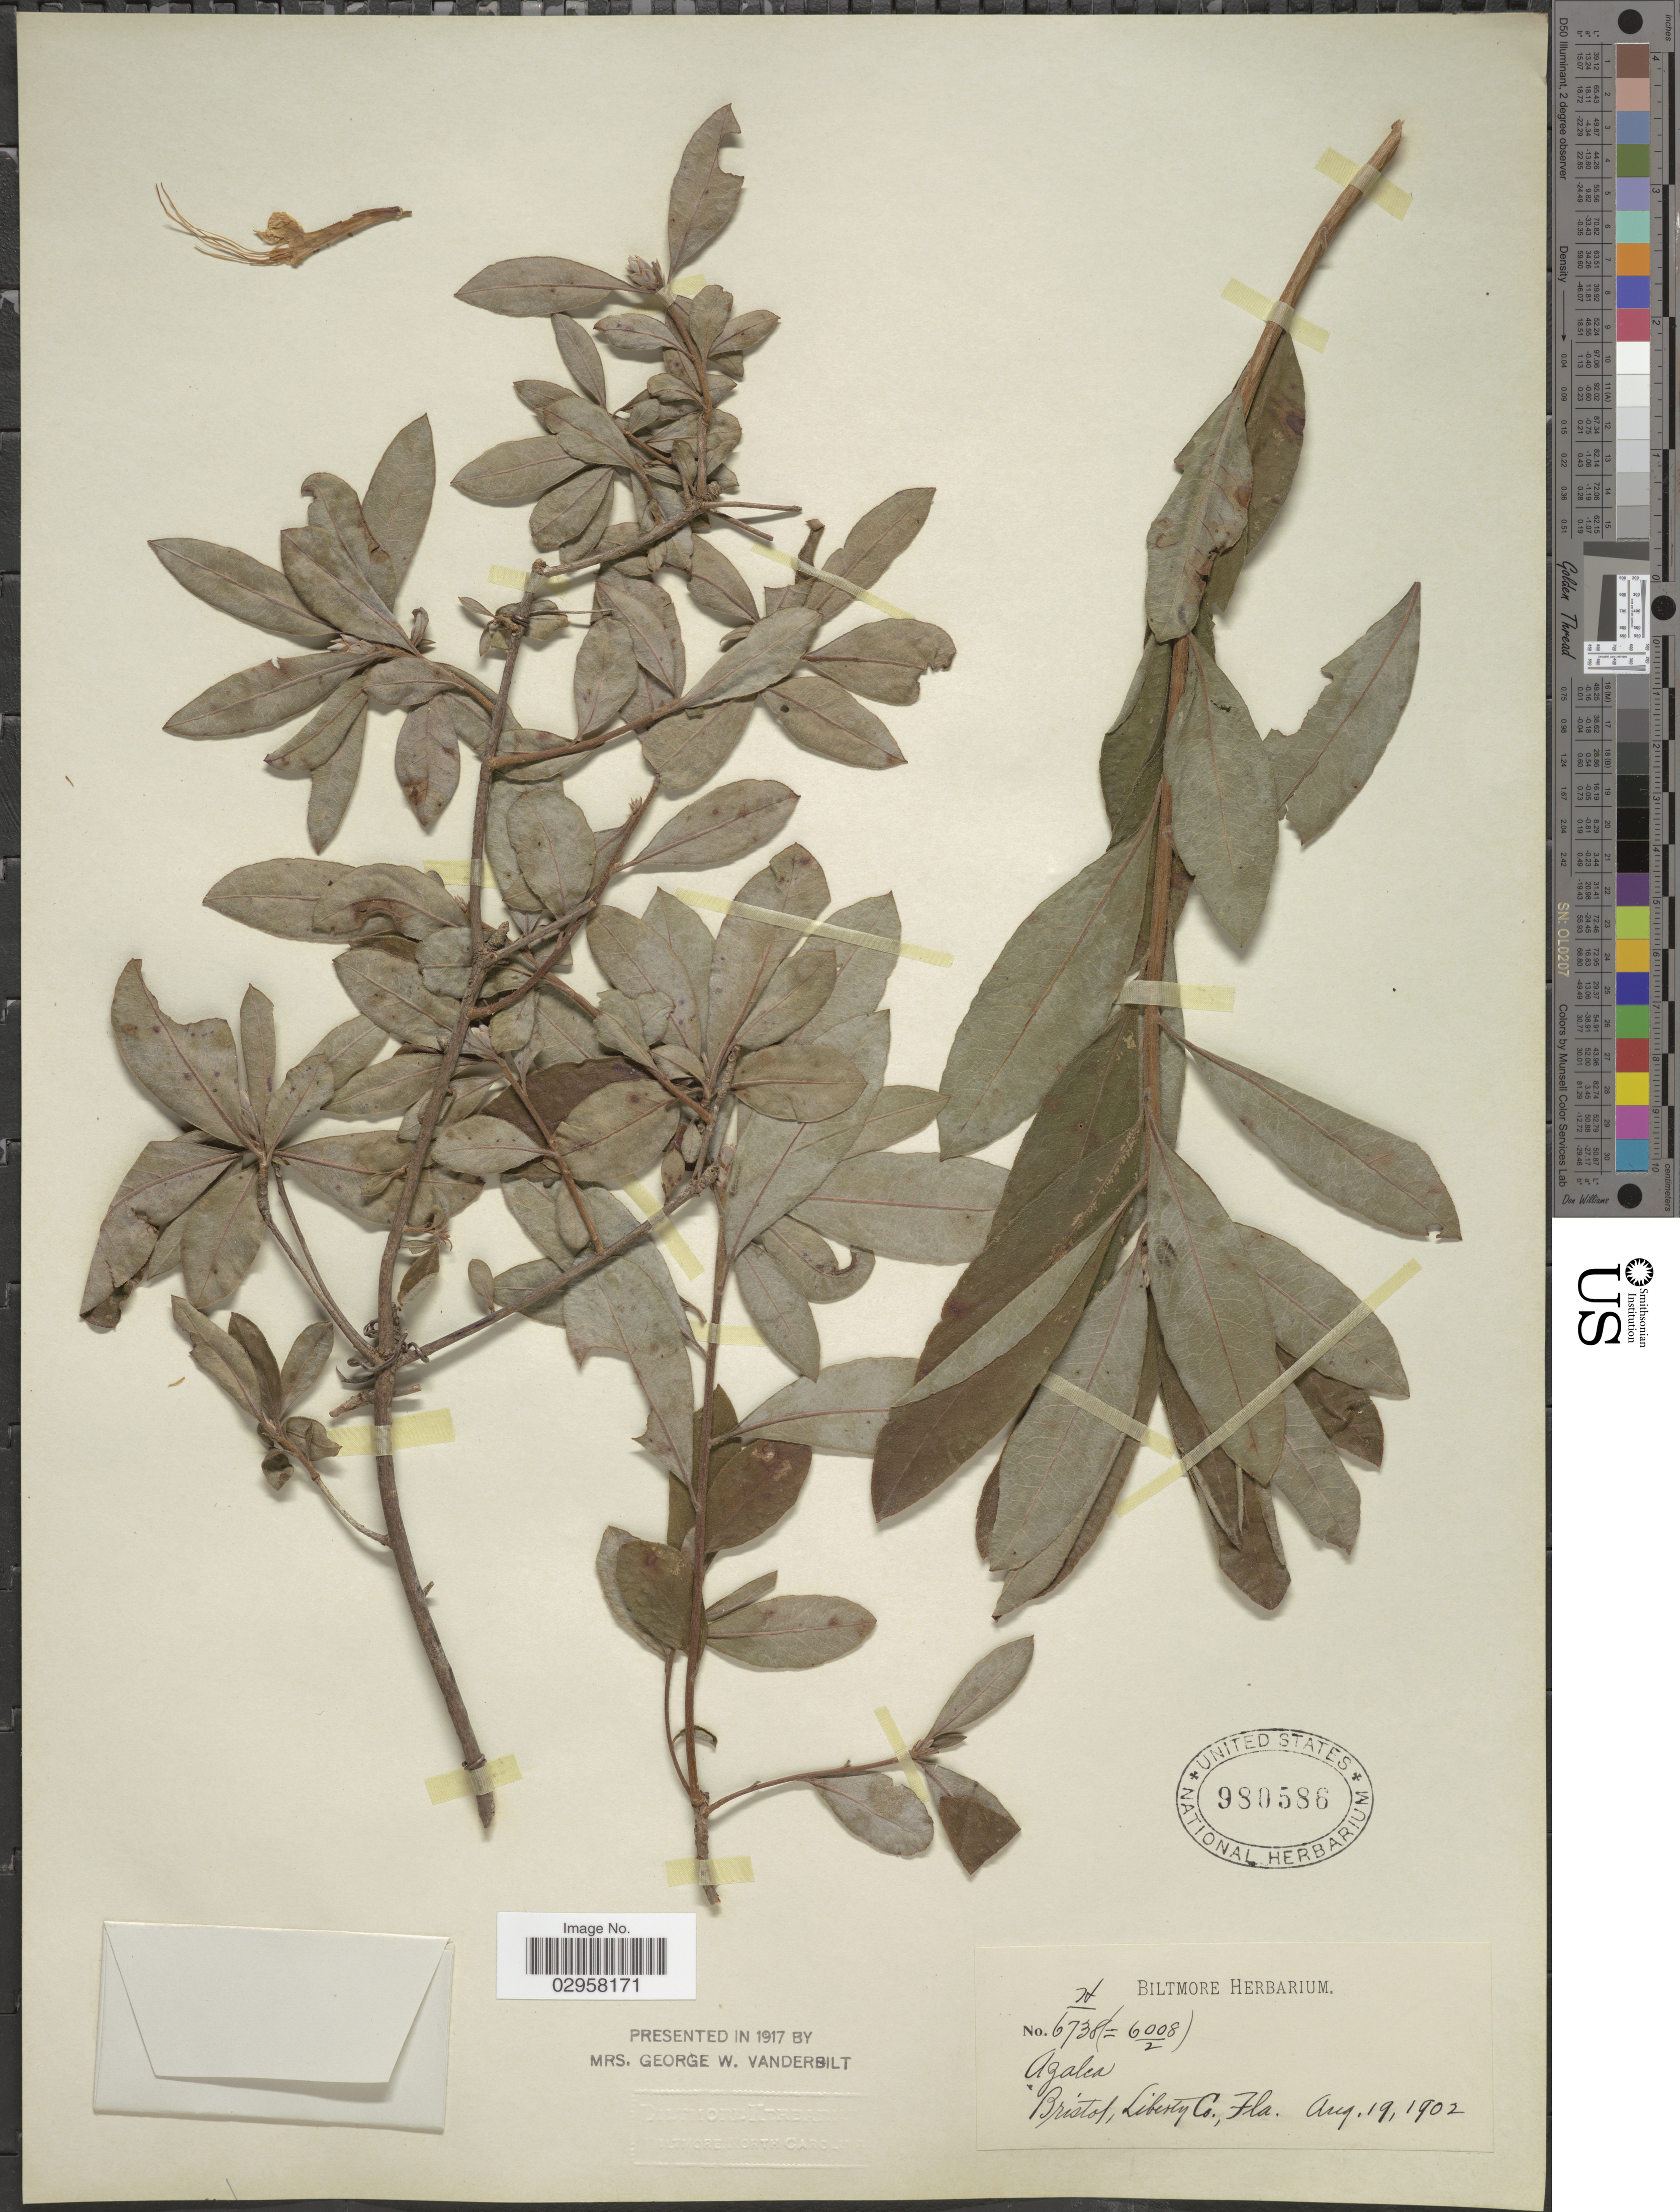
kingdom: Plantae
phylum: Tracheophyta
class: Magnoliopsida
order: Ericales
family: Ericaceae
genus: Rhododendron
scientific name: Rhododendron canescens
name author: (Michx.) Sweet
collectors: ex herb. Biltmore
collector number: H/6738(=6008/2)?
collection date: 1902-08-19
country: United States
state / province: Florida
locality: Bristol, Liberty Co.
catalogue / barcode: US 980586